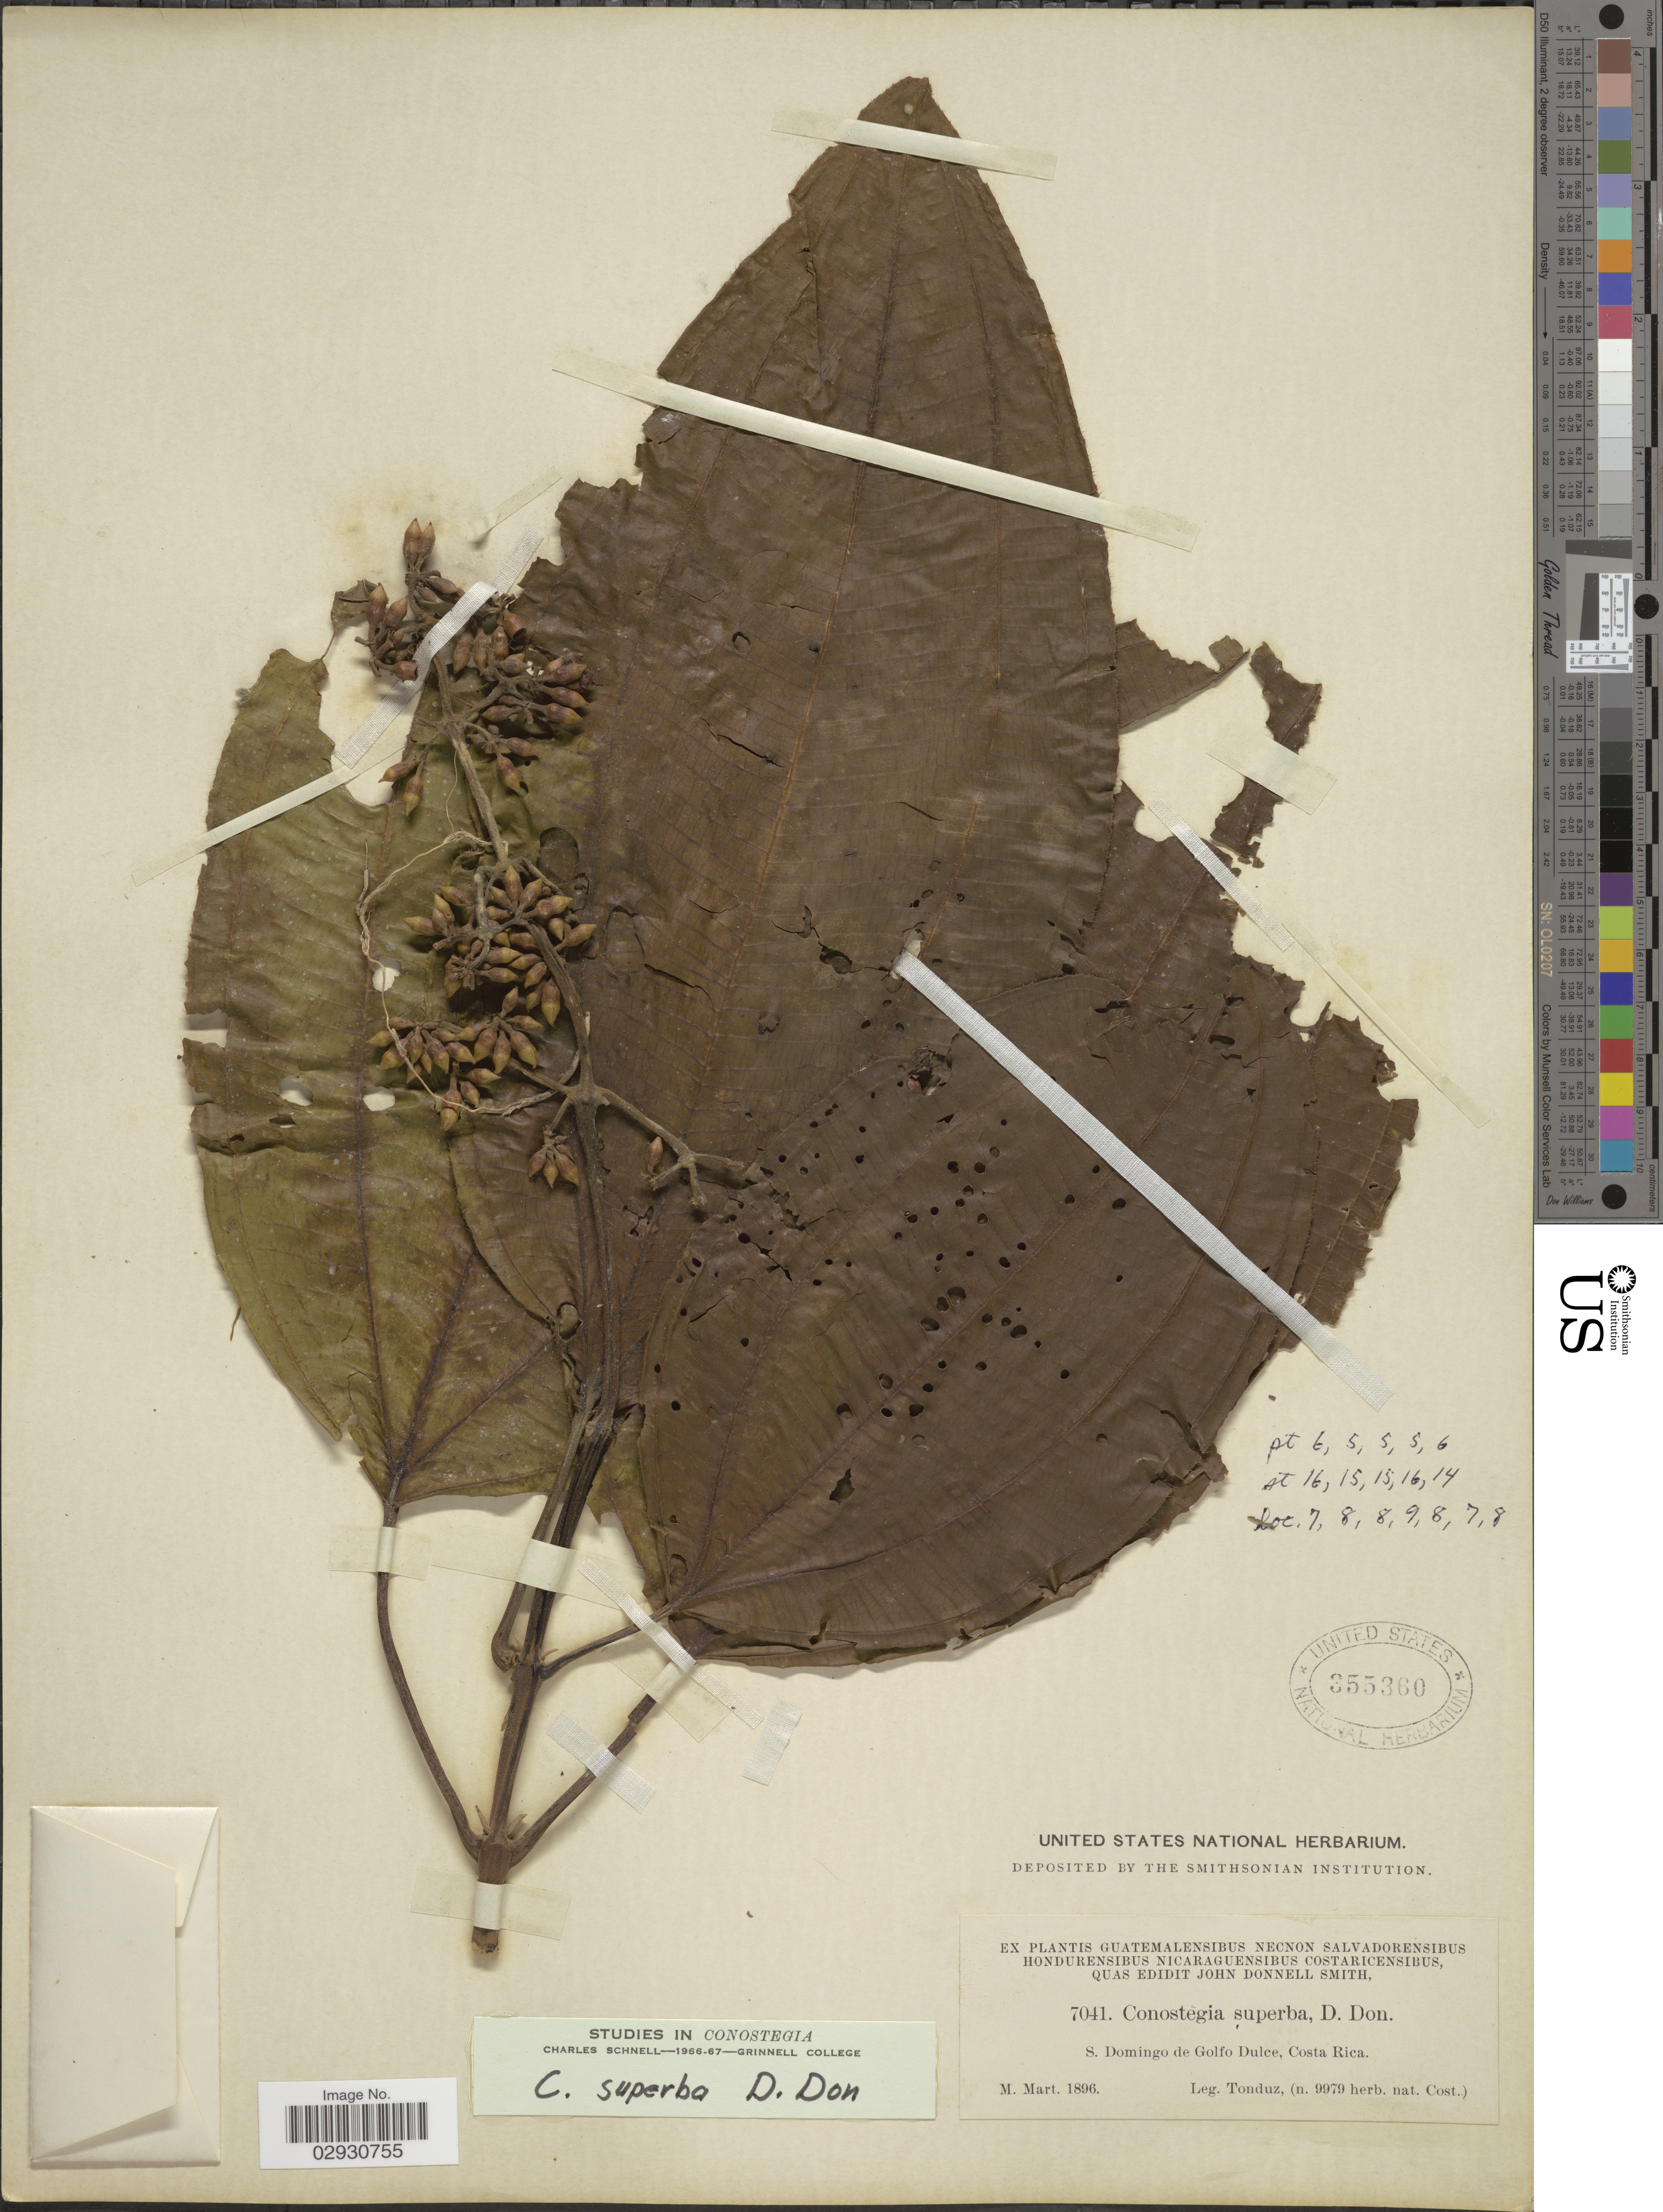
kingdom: Plantae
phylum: Tracheophyta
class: Magnoliopsida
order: Myrtales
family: Melastomataceae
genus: Conostegia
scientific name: Conostegia superba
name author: Naudin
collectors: Tonduz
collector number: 7041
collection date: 1896-03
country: Costa Rica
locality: S. Domingo de Golfo Dulce.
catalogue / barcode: US 355360